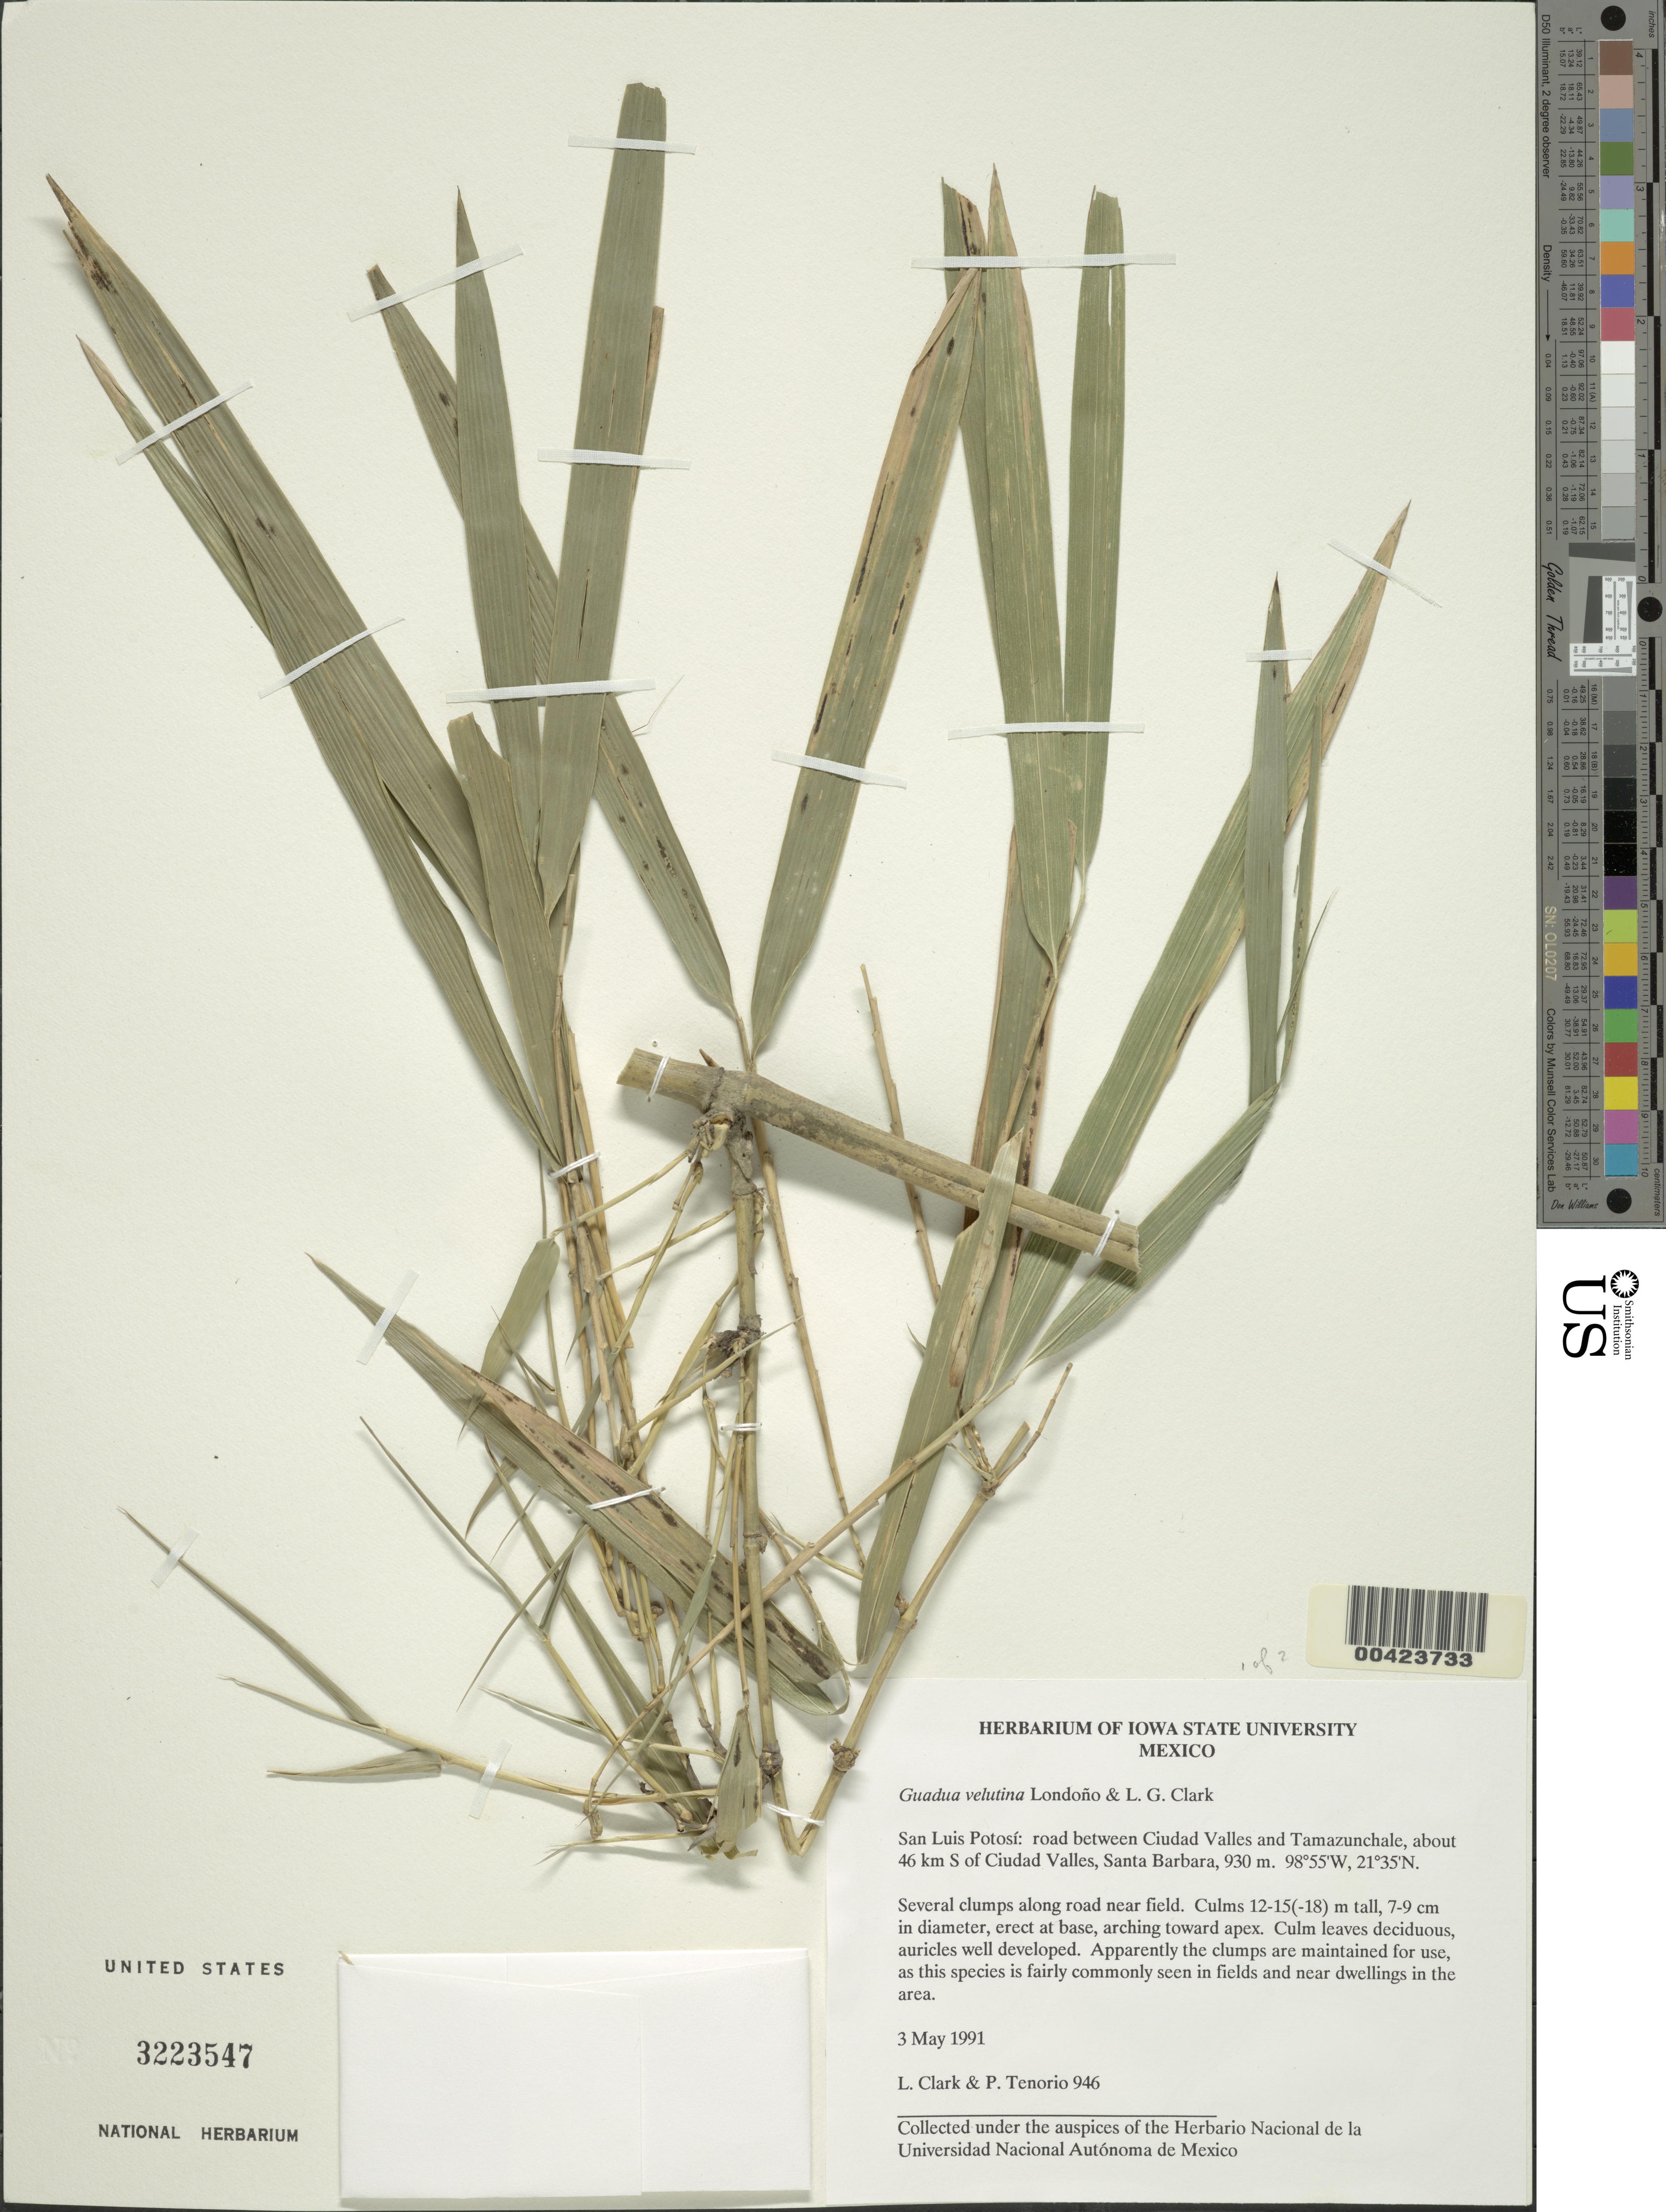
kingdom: Plantae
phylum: Tracheophyta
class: Liliopsida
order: Poales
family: Poaceae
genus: Guadua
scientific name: Guadua velutina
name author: Londoño & L.G. Clark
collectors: L. G. Clark & P. Tenorio L.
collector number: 946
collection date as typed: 03 May 1991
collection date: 1991-05-03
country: Mexico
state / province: San Luis Potosí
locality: Santa barbara; rd between cd. valles and Tamazunchale, about 46 km S of cd. valles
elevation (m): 930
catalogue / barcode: US 3223547